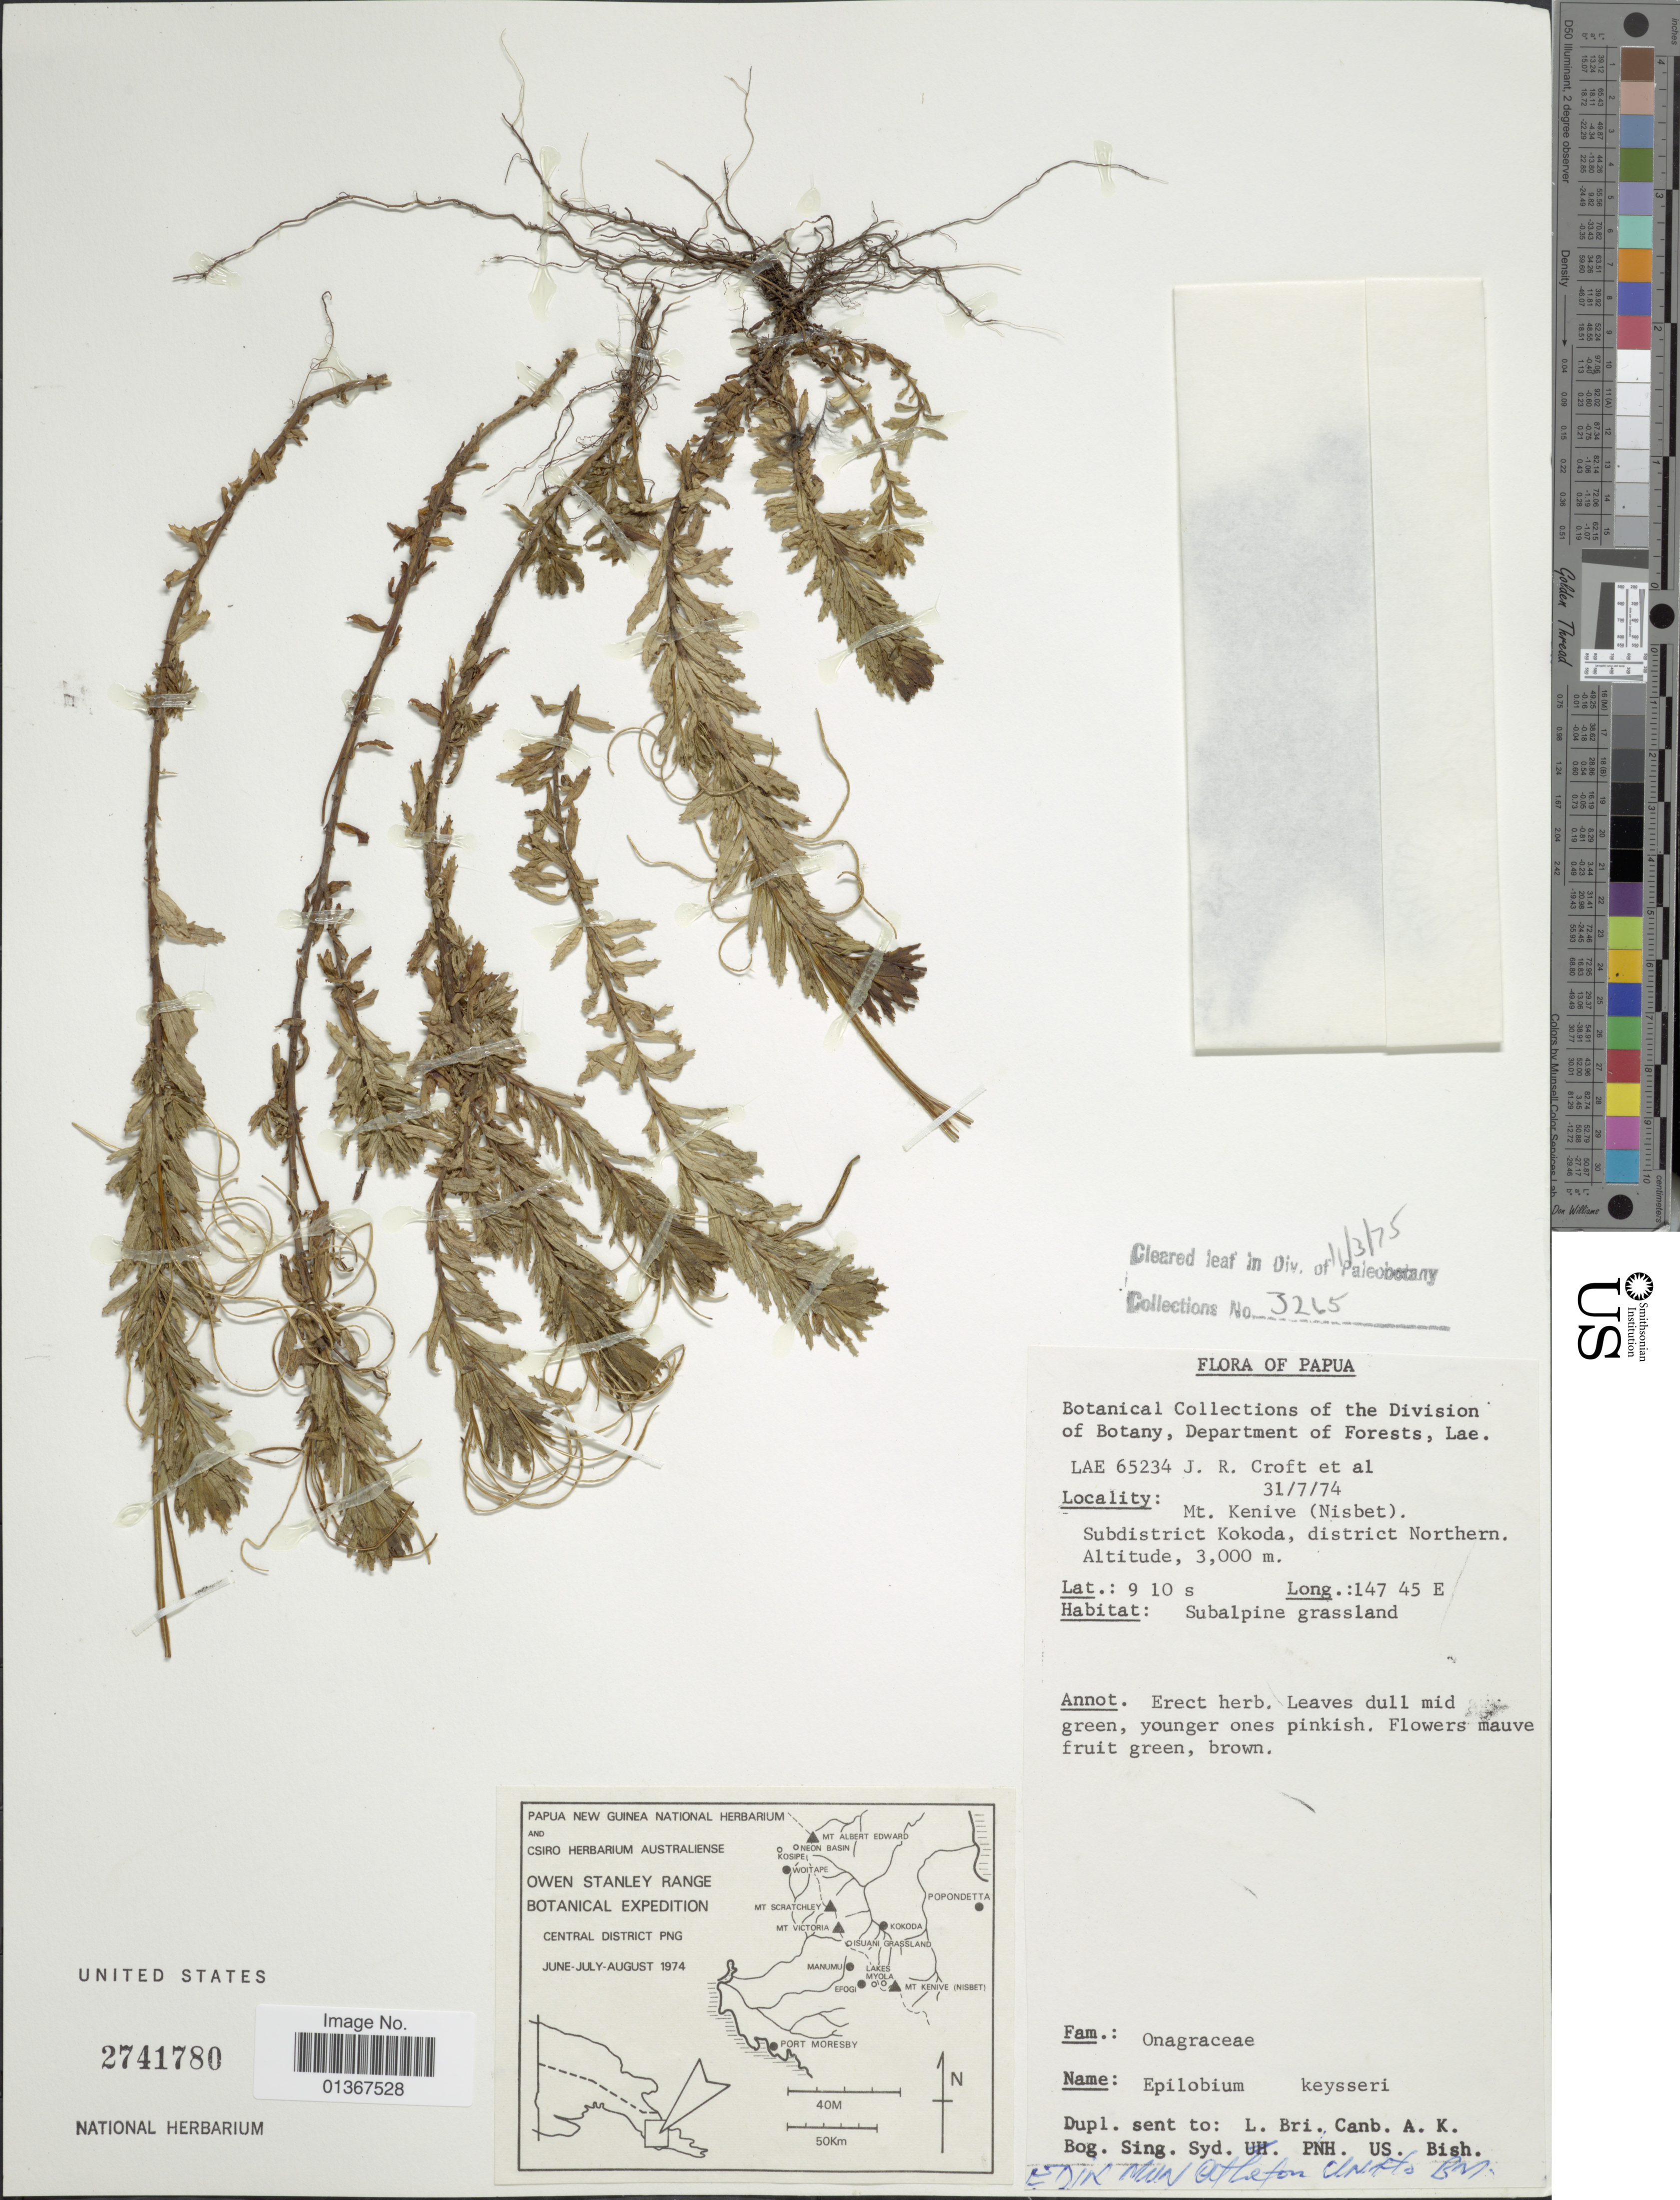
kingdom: Plantae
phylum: Tracheophyta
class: Magnoliopsida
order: Myrtales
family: Onagraceae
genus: Epilobium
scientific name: Epilobium keysseri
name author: Diels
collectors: J. R. Croft & et al.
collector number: LAE 65234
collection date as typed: Transcribed d/m/y: 31/7/74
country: Papua New Guinea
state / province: Northern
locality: Mt. Kenive (Nisbet). Subdistrict Kokoda, district Northern.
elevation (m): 3000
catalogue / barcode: US 2741780